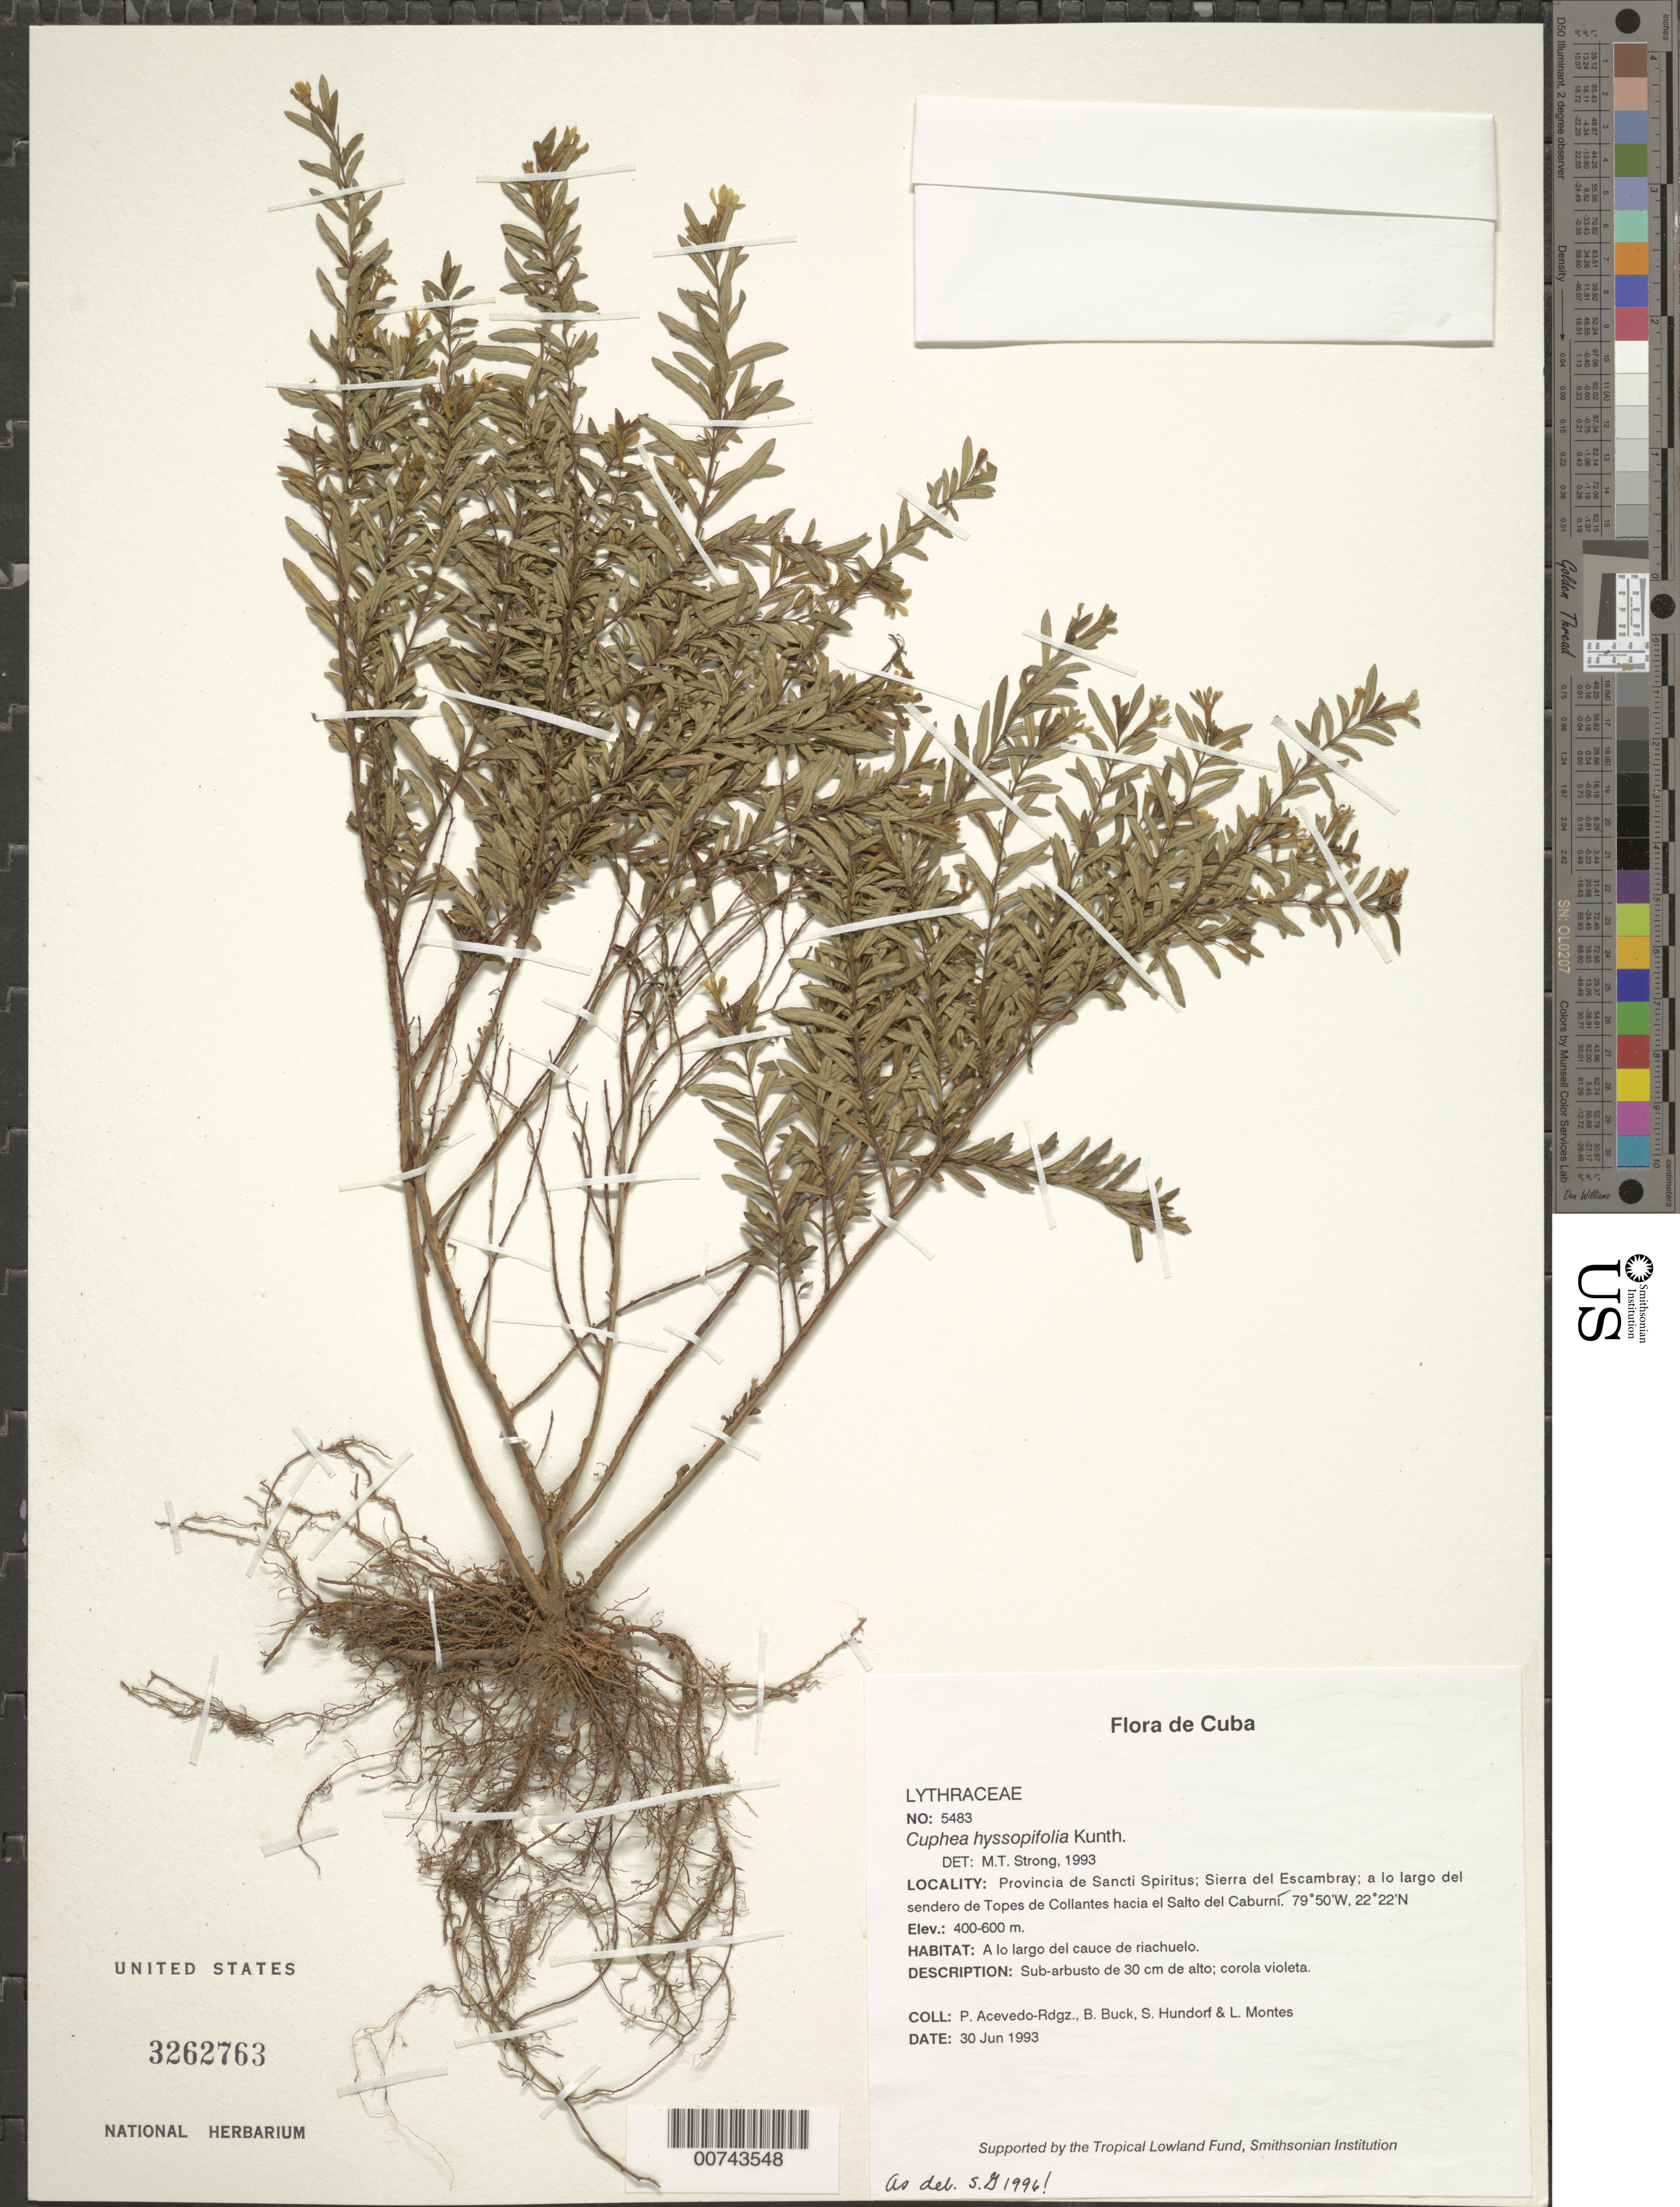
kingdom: Plantae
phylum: Tracheophyta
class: Magnoliopsida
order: Myrtales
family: Lythraceae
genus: Cuphea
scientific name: Cuphea hyssopifolia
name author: Kunth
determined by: Strong, M. T., (US), Smithsonian Institution - National Museum of Natural History (UNITED STATES)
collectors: P. Acevedo-Rodr., B. Buck, S. Hundorf & L. Montes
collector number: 5483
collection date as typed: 30 Jun 1993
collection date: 1993-06-30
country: Cuba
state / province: Sancti Spiritus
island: Cuba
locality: Sierra del Escambray; a lo largo del sendero de Topes de Collantes hacia el Salto del Caburni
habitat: A lo largo del cauce de riachuelo.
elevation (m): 400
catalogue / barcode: US 3262763